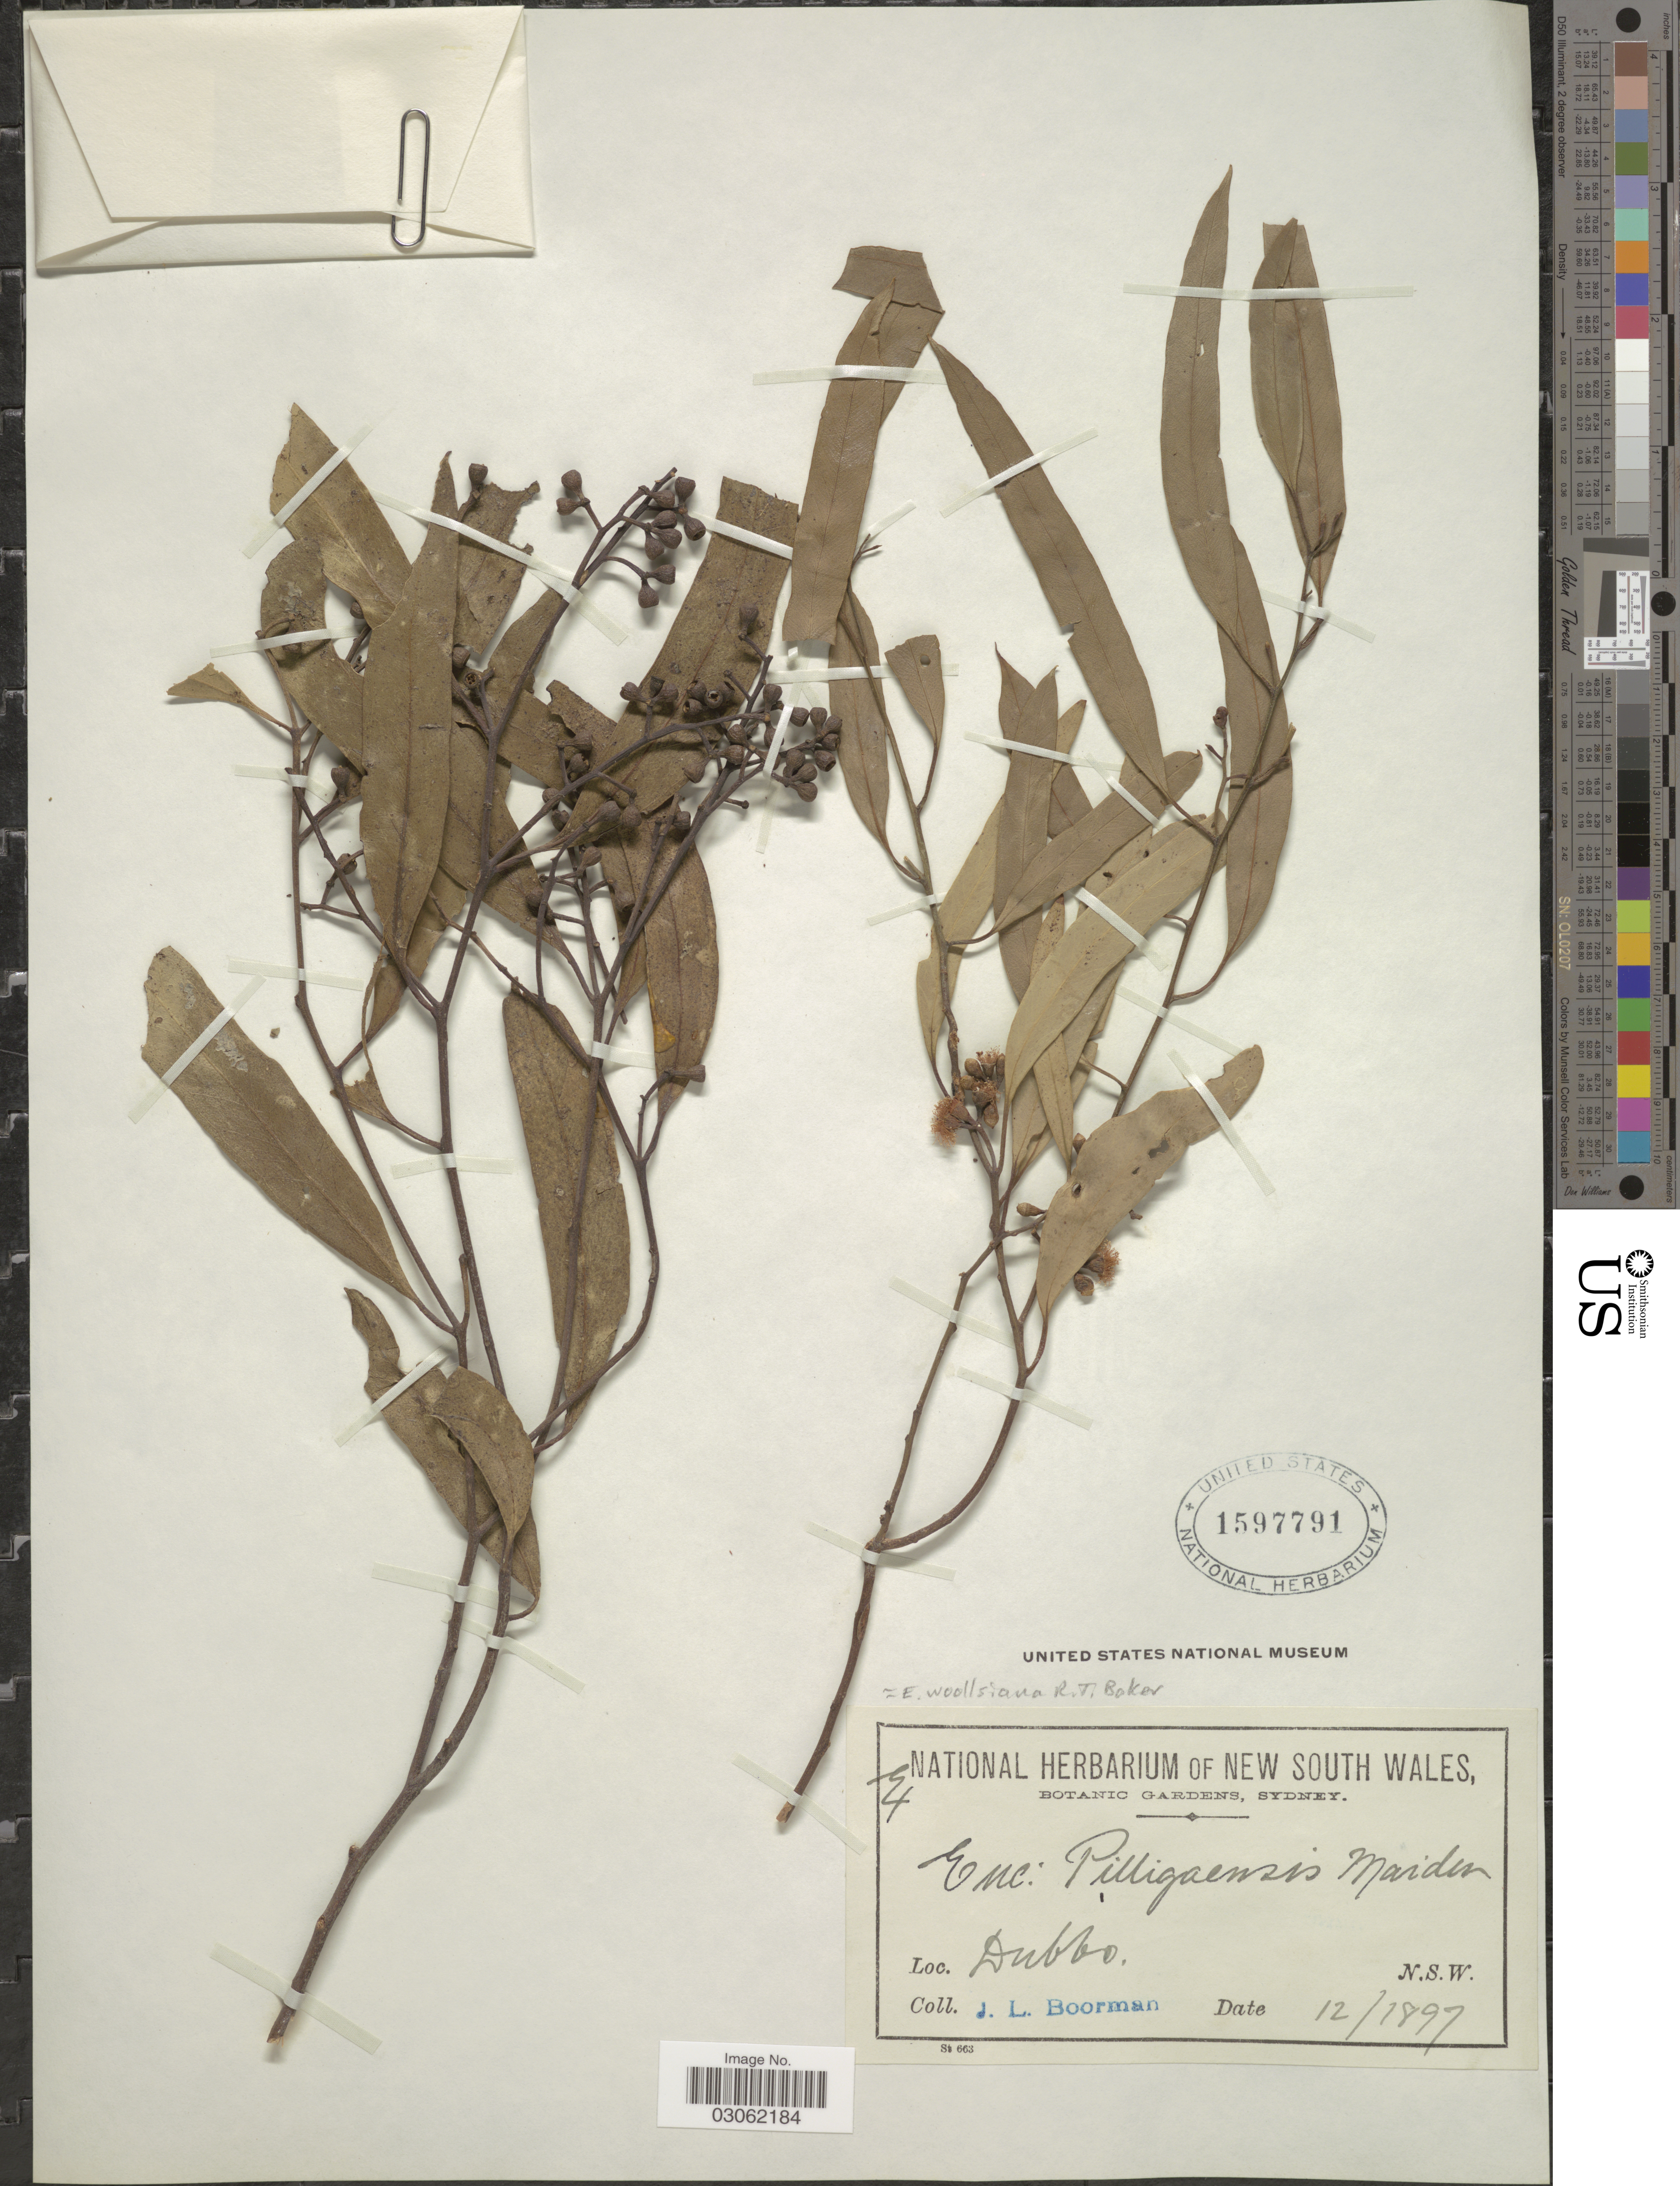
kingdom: Plantae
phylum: Tracheophyta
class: Magnoliopsida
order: Myrtales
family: Myrtaceae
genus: Eucalyptus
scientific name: Eucalyptus woollsiana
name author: F. Muell. ex R.T. Baker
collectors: J. Boorman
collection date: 1897-12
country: Australia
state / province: New South Wales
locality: Dubbo. N. S. W.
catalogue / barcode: US 1597791